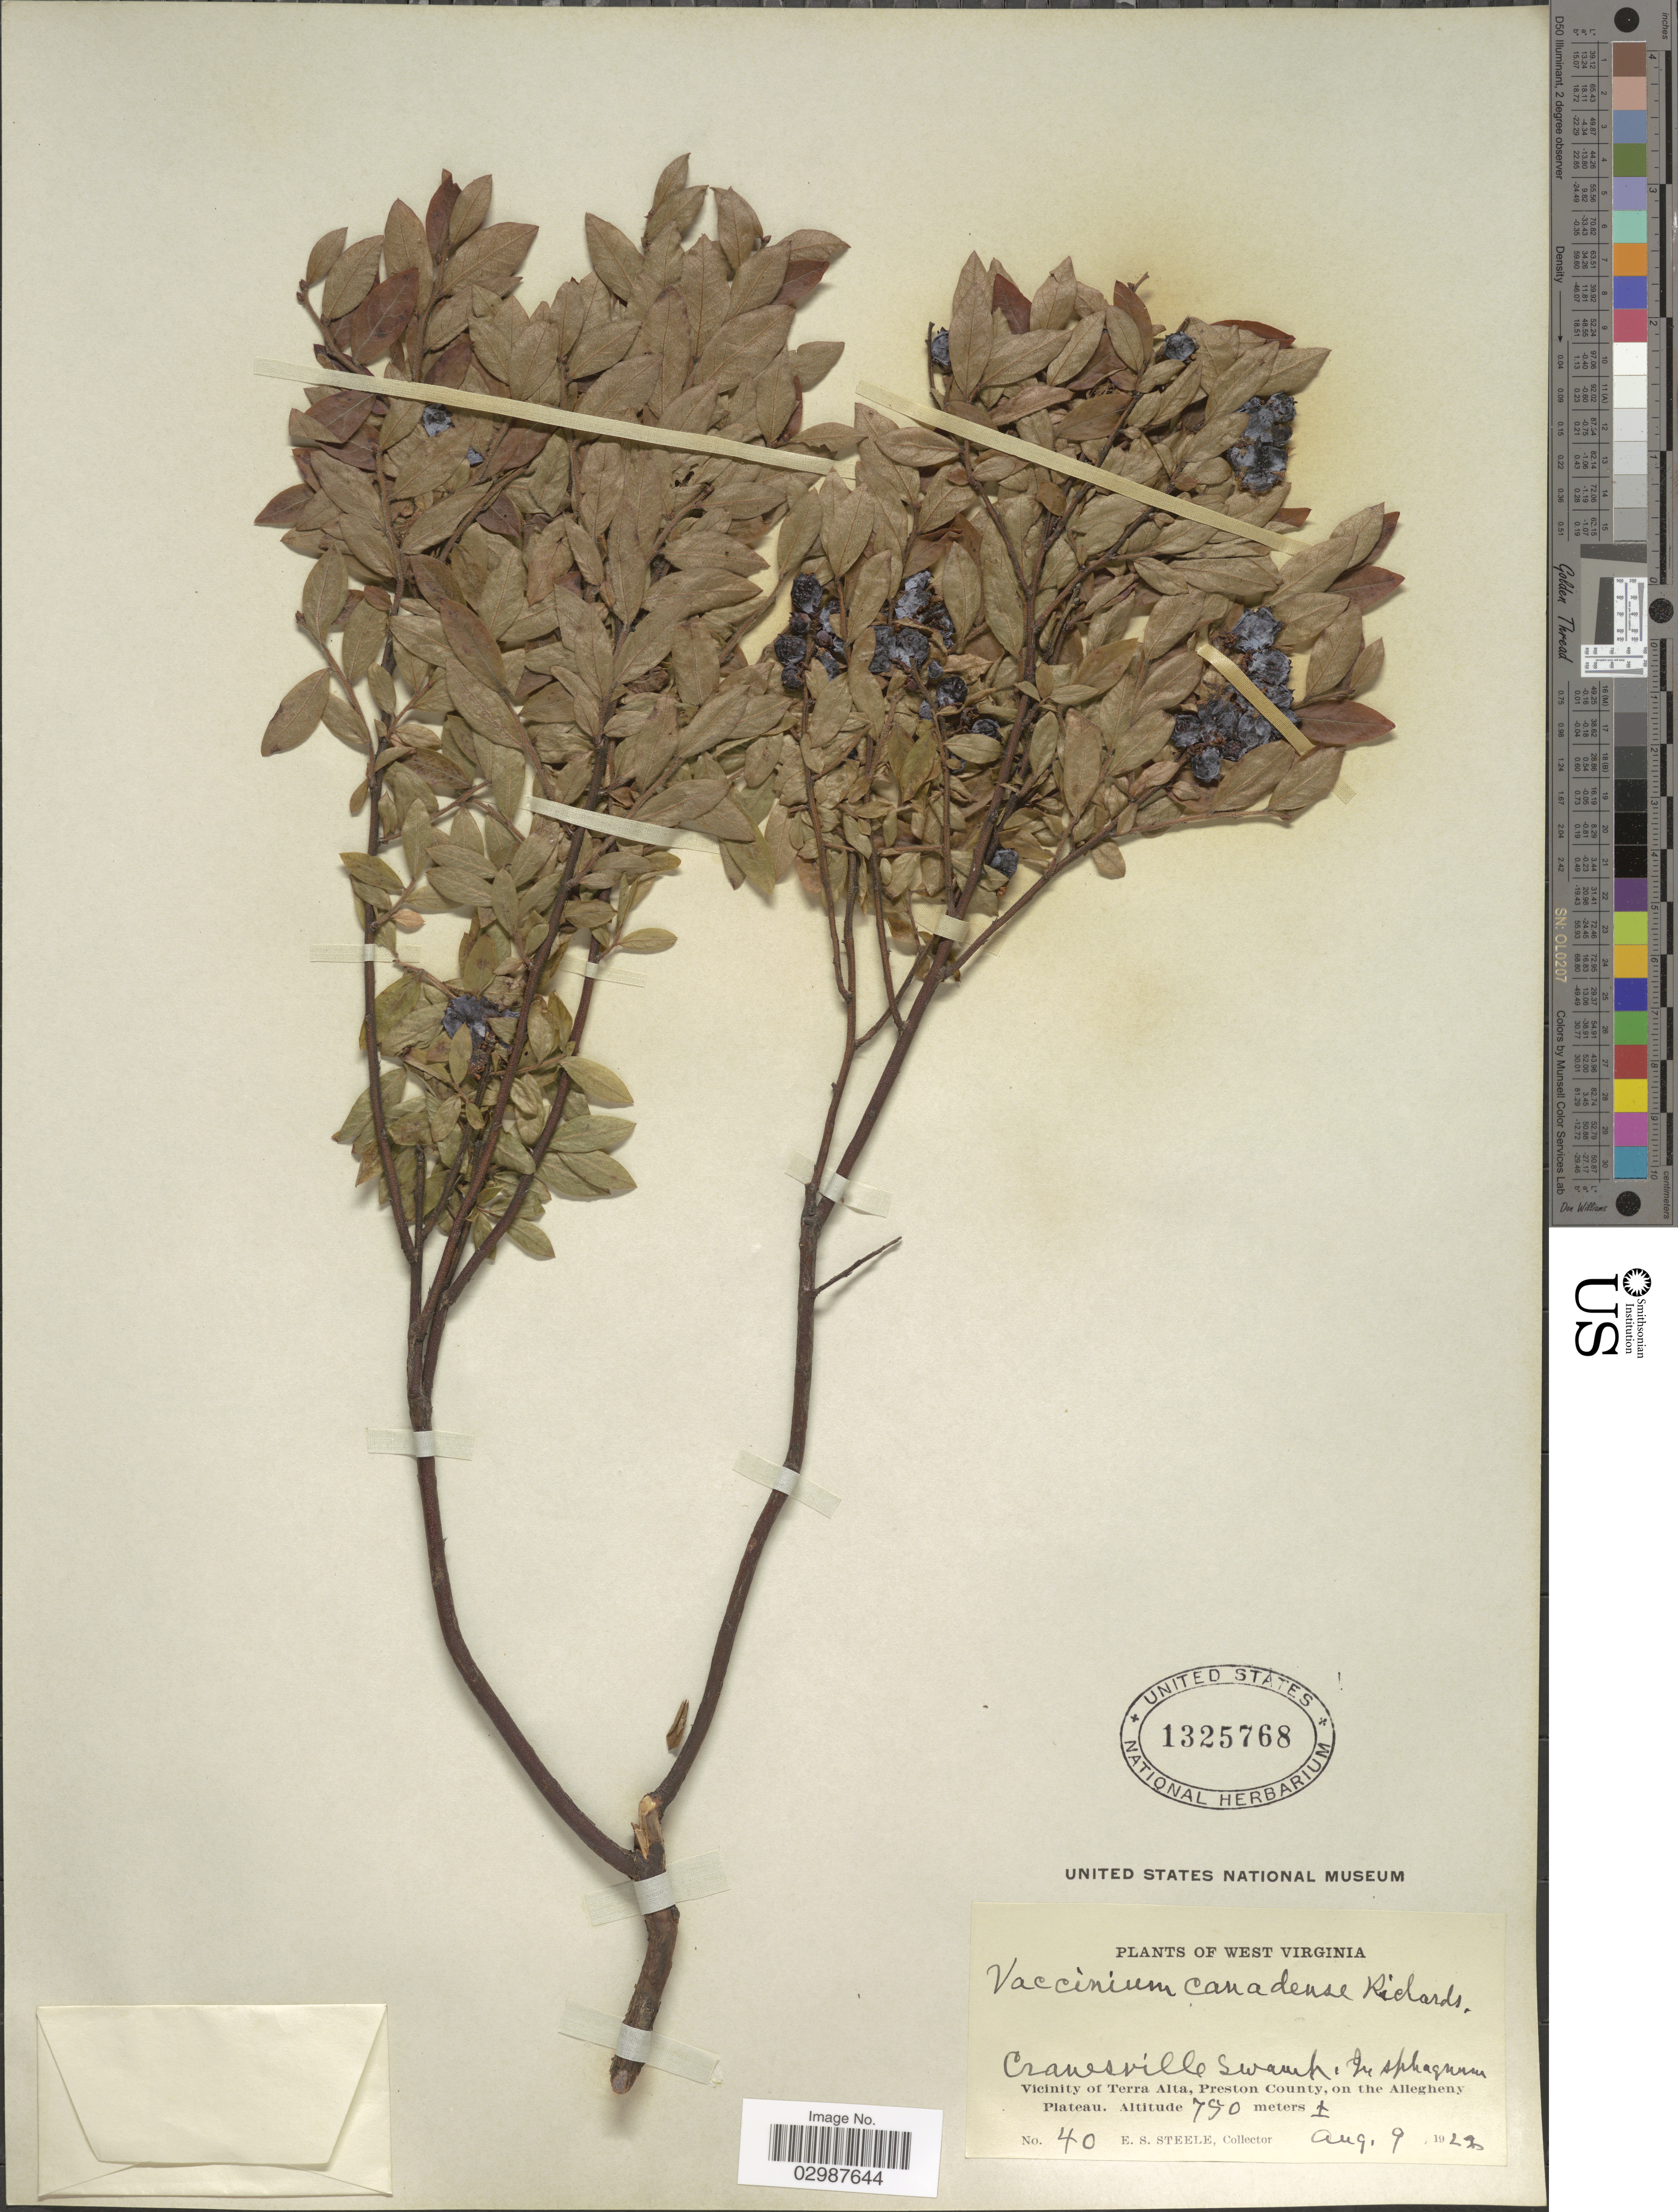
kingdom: Plantae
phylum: Tracheophyta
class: Magnoliopsida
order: Ericales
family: Ericaceae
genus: Vaccinium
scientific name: Vaccinium canadense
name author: Kalm ex Richardson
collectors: E. Steele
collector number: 40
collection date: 1922-08-09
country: United States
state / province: West Virginia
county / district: Preston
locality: Vicinity of Terra Alta, Preston County, on the Allegheny Plateau. Cranesville Swamp.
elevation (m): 750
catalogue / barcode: US 1325768